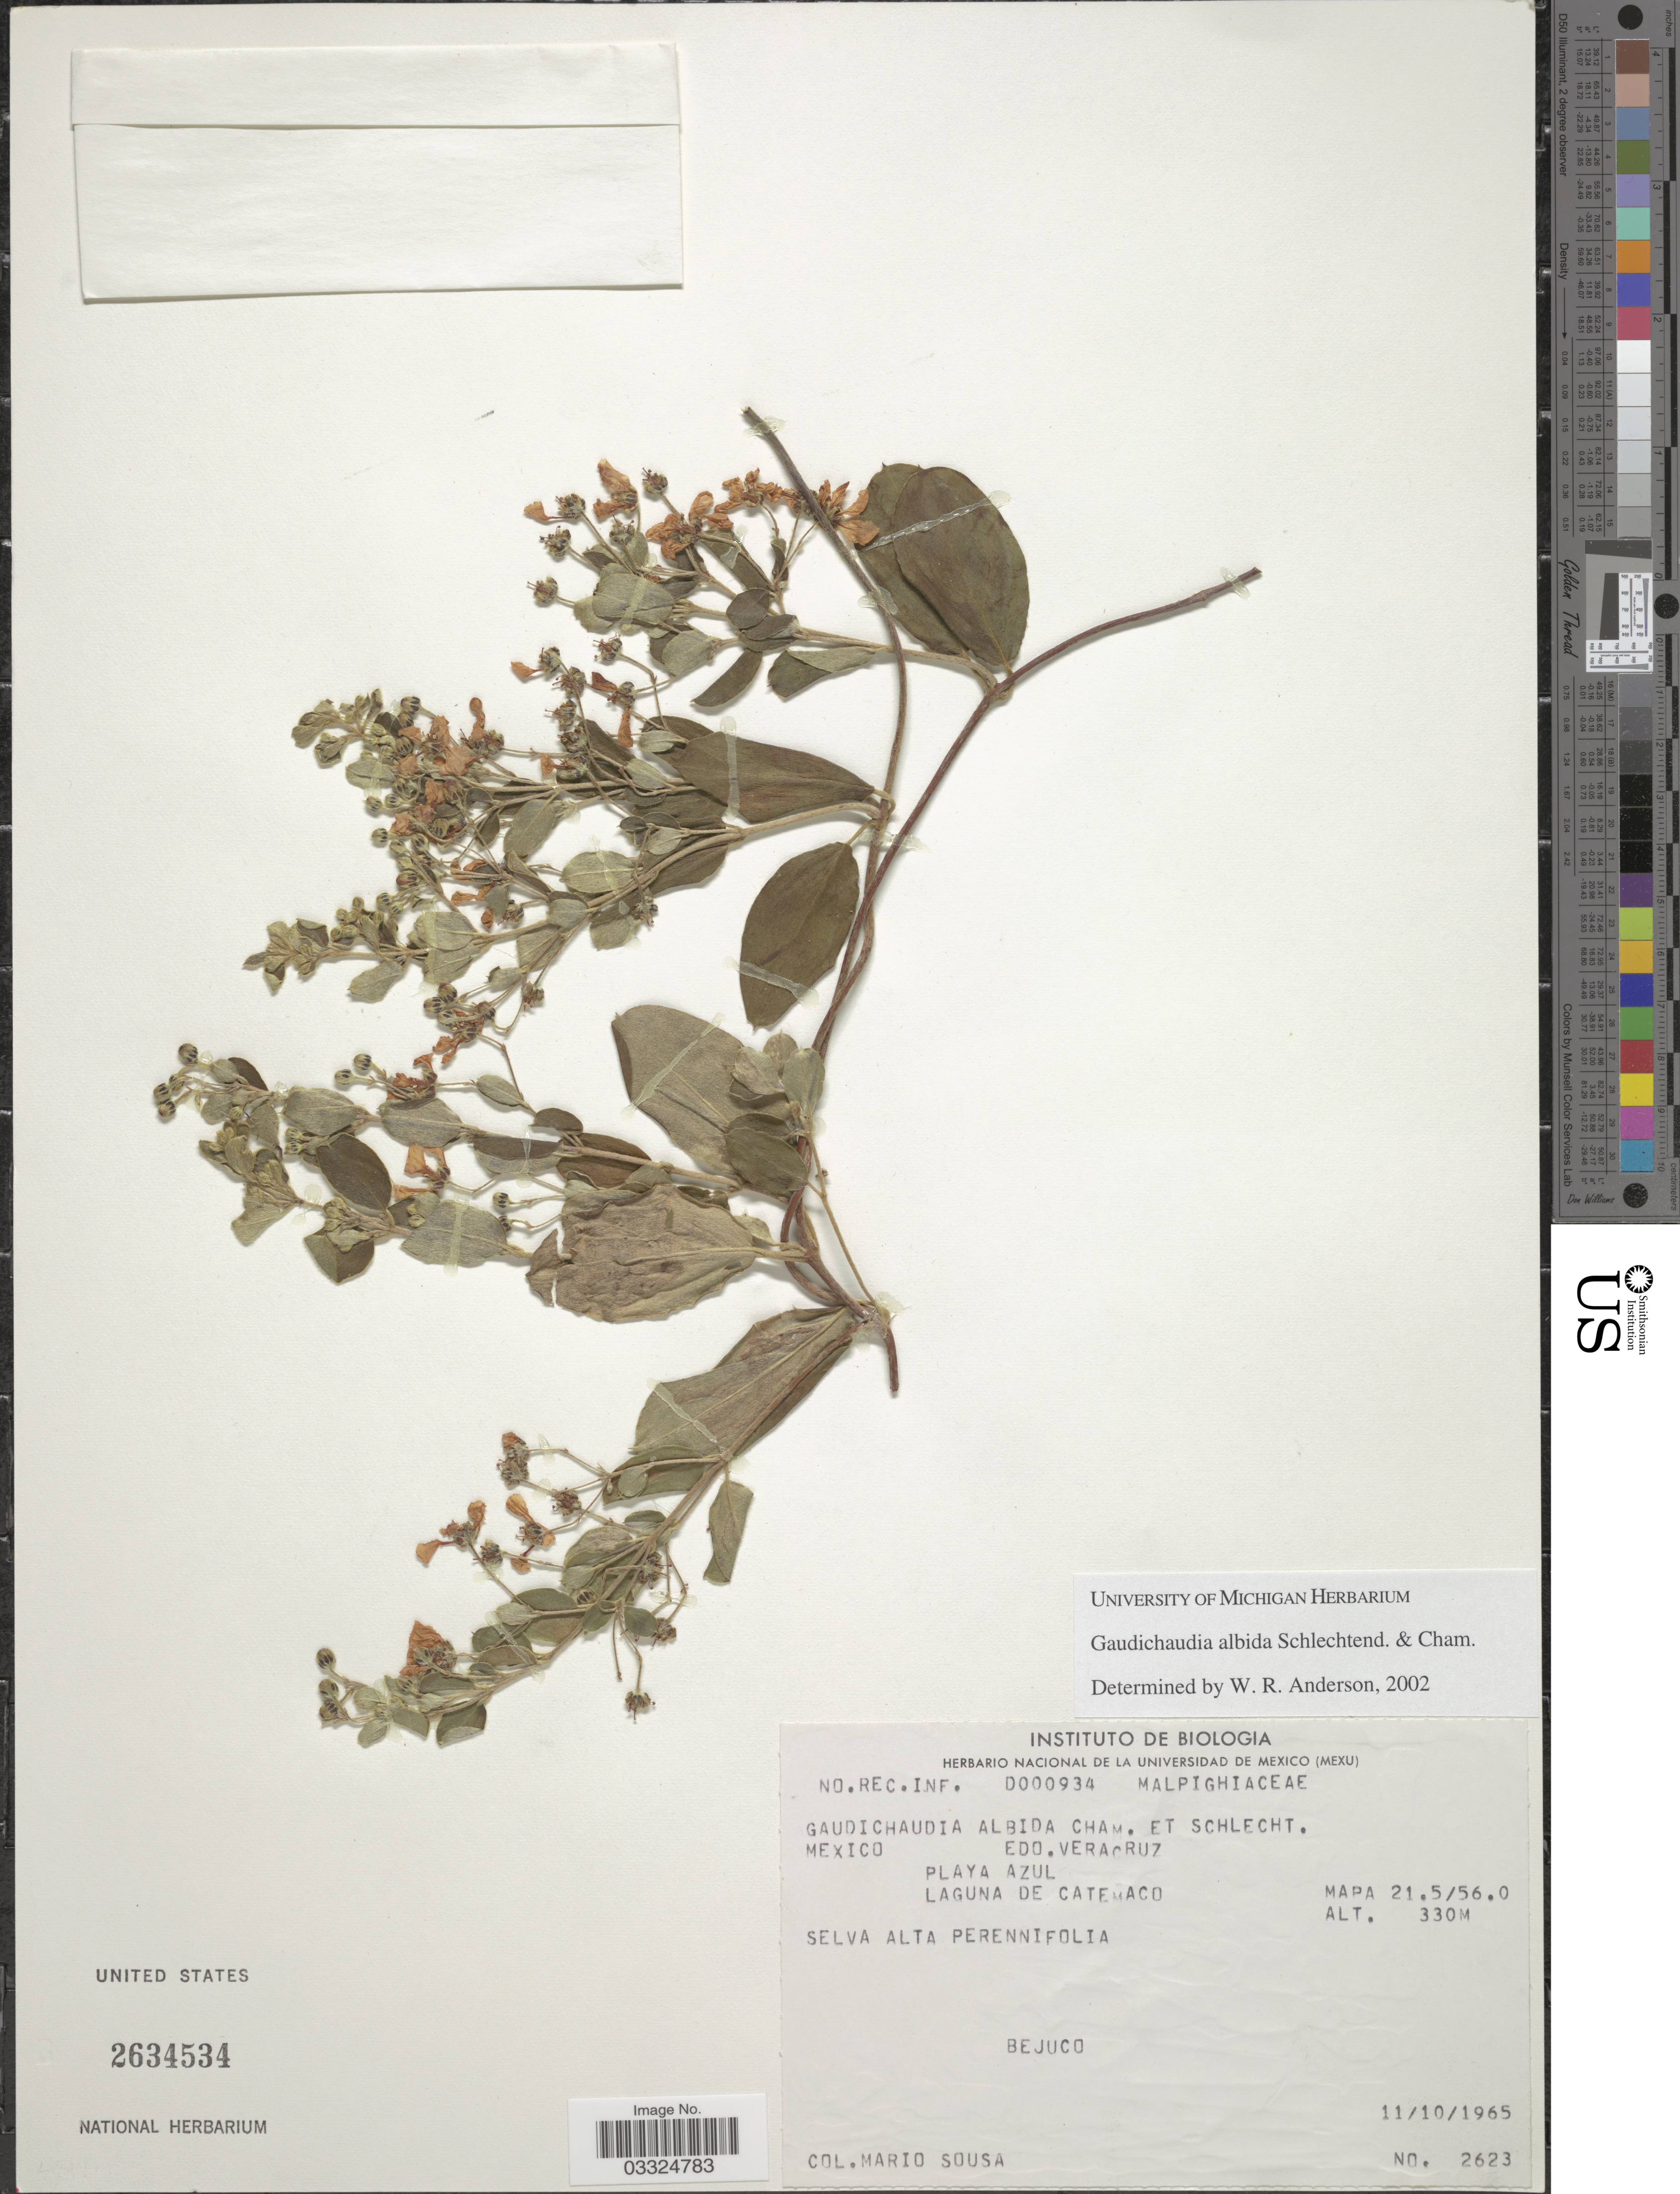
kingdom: Plantae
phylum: Tracheophyta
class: Magnoliopsida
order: Malpighiales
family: Malpighiaceae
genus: Gaudichaudia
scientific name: Gaudichaudia albida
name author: Schltdl. & Cham.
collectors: M. Sousa S.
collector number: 2623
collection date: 1965-10-11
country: Mexico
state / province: Veracruz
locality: Edo.Veracruz. Playa Azul. Laguna de Catemaco. MAPA 21.5/56.0. Bejuco.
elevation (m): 330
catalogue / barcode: US 2634534